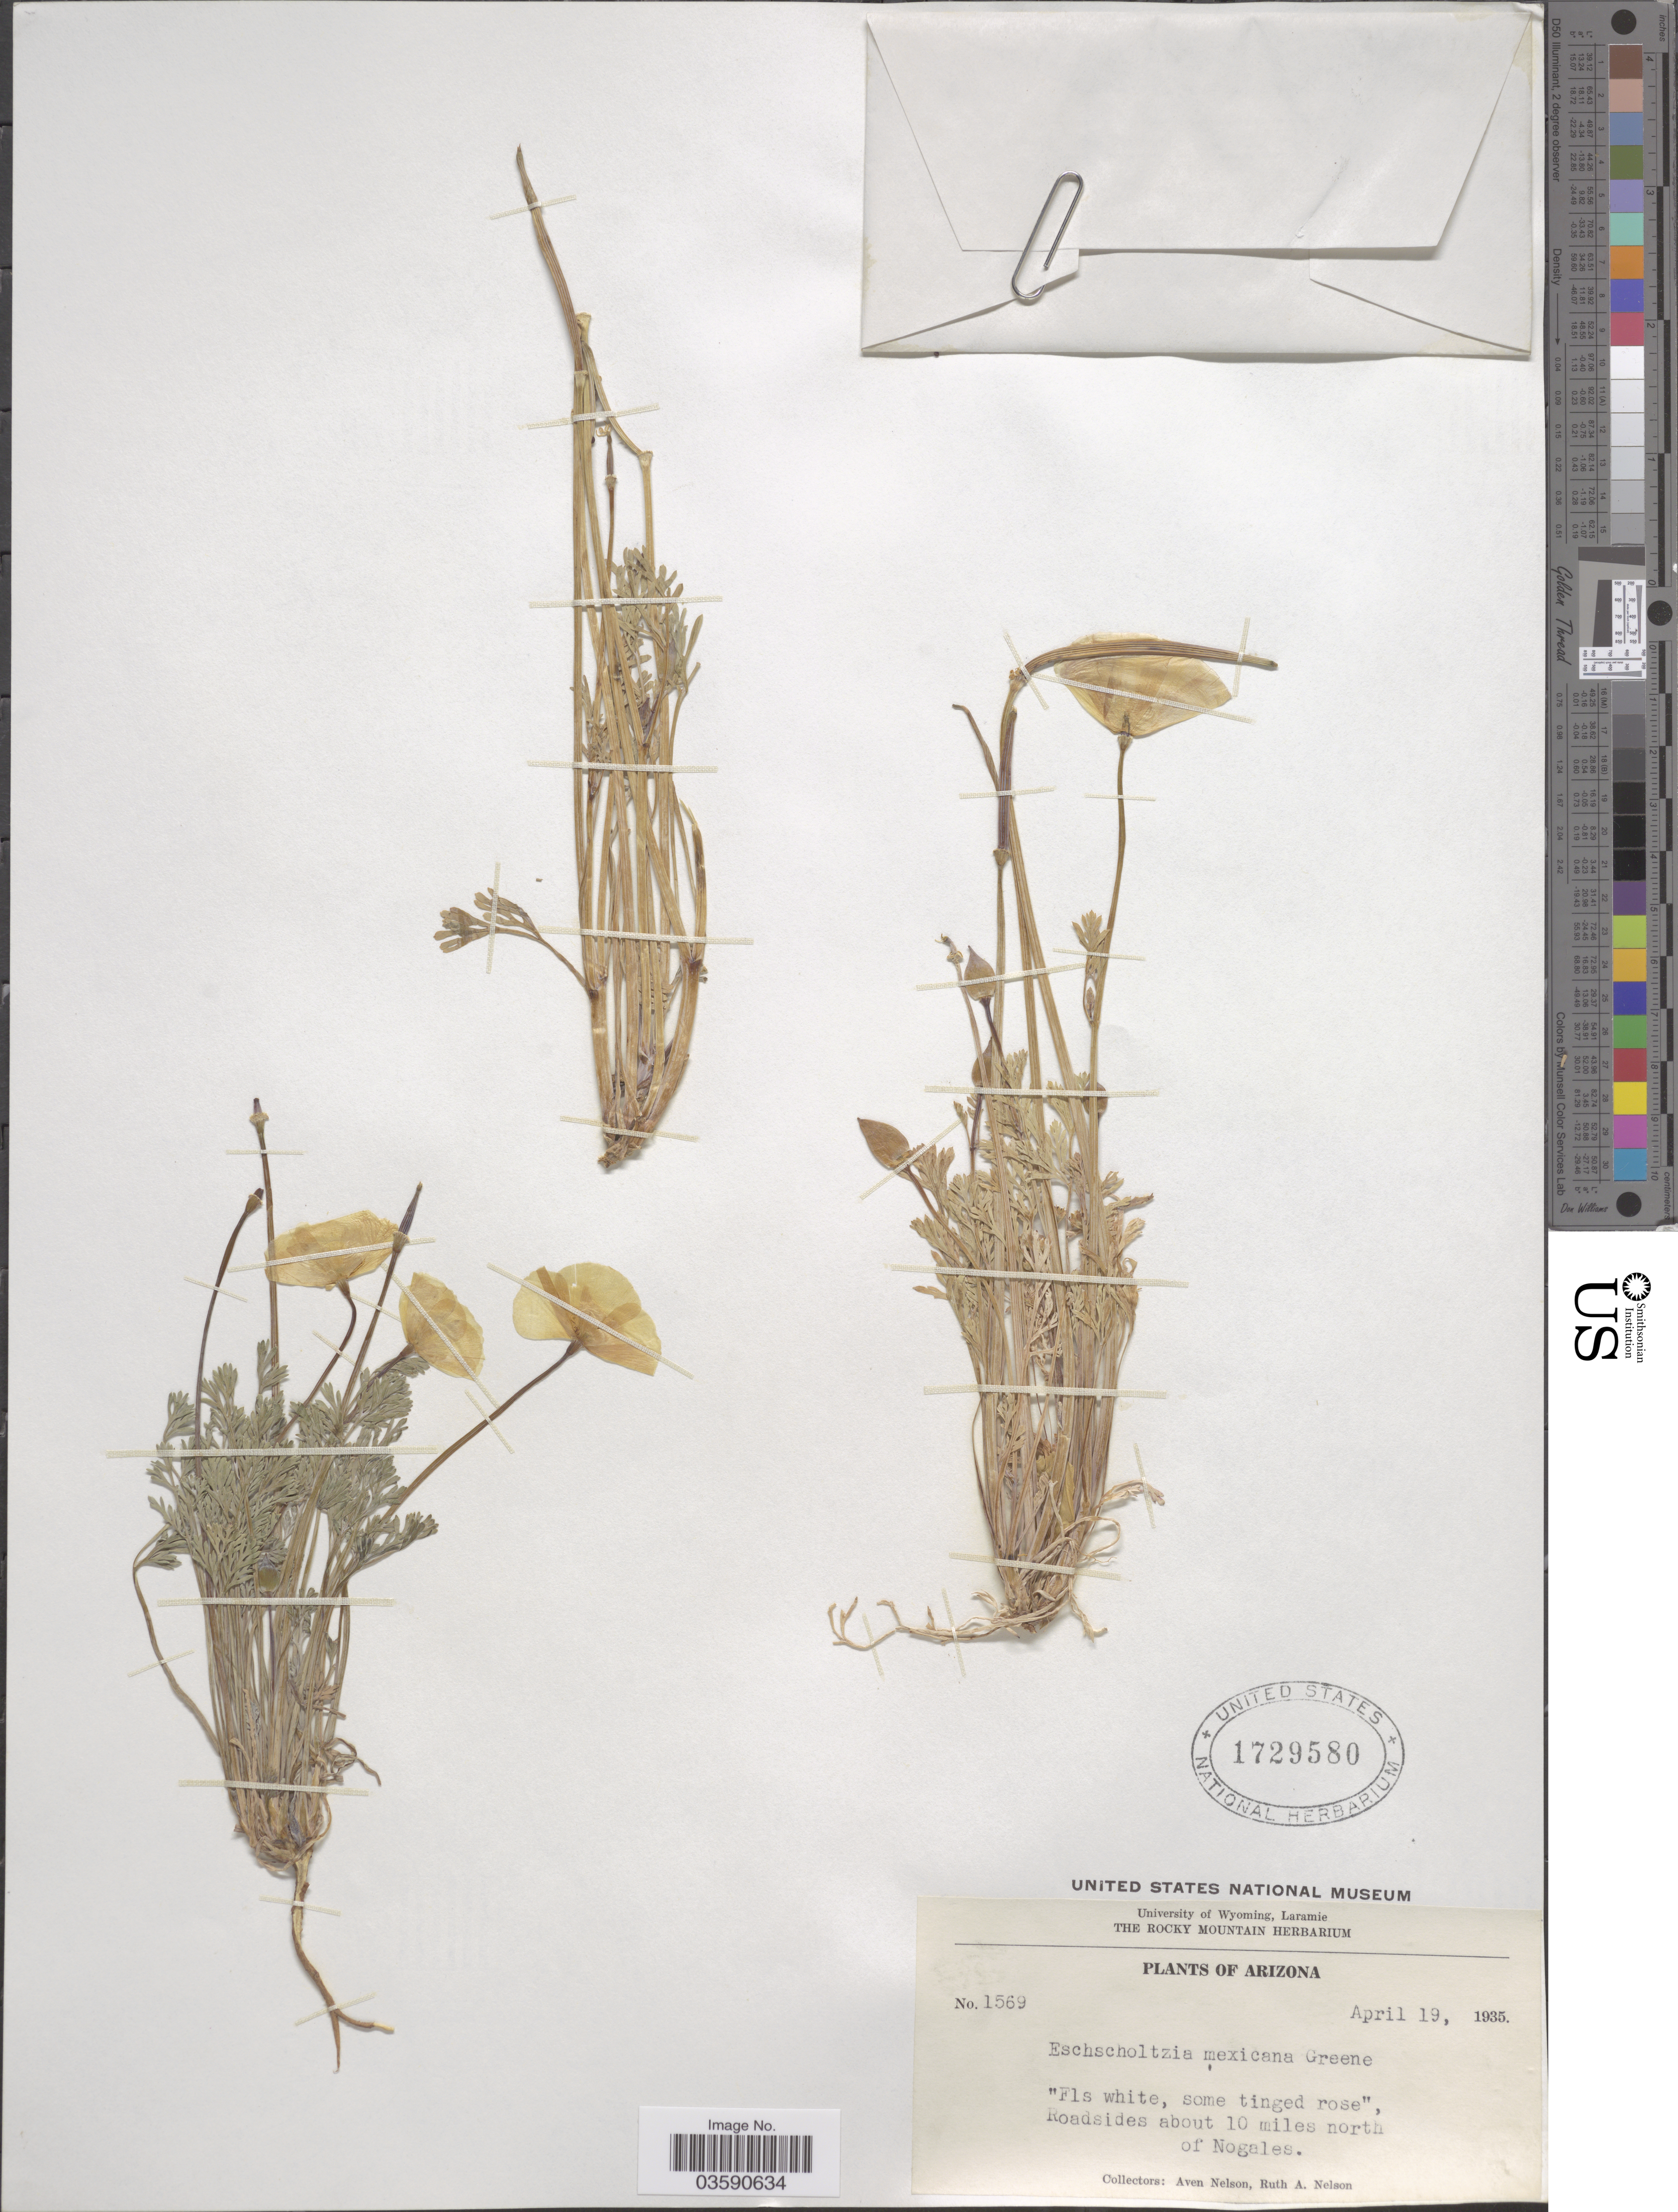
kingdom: Plantae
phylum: Tracheophyta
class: Magnoliopsida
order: Ranunculales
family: Papaveraceae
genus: Eschscholzia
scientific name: Eschscholzia mexicana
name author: Greene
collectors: A. Nelson & R. A. Nelson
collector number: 1569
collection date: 1935-04-19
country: United States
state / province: Arizona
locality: Roadsides about 10 miles north of Nogales.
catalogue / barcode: US 1729580